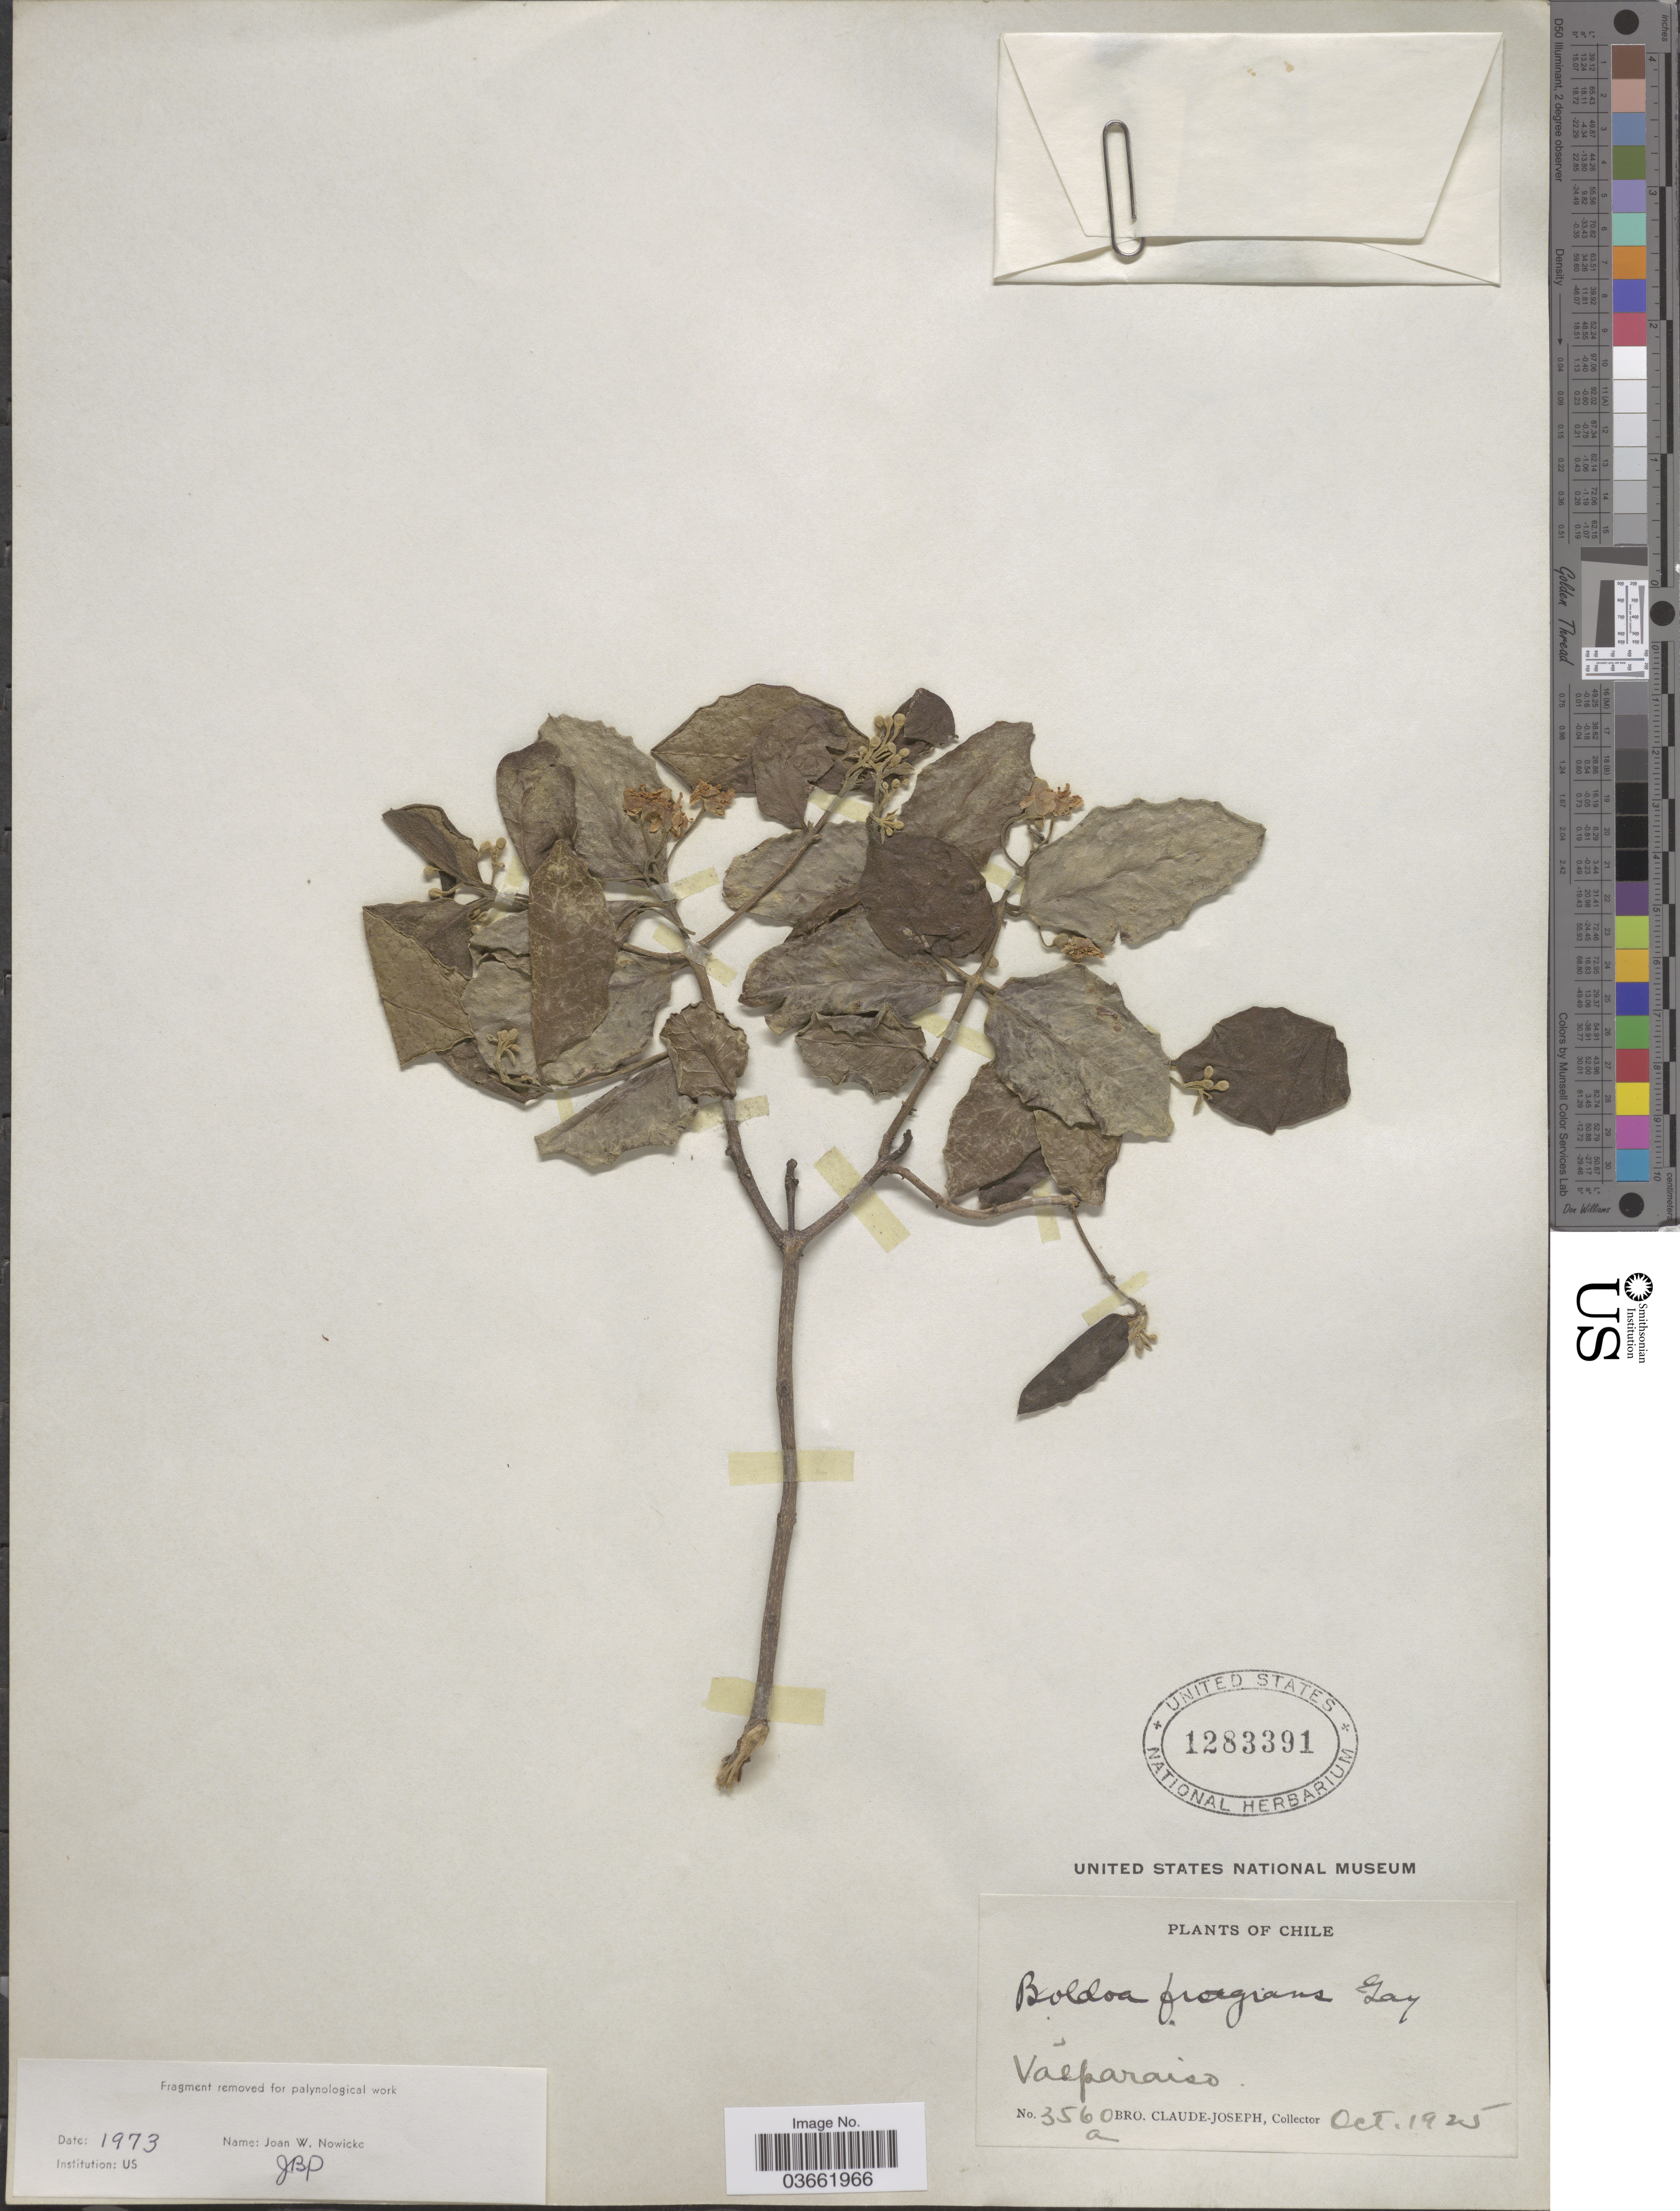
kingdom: Plantae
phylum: Tracheophyta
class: Magnoliopsida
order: Laurales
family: Monimiaceae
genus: Peumus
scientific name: Peumus boldus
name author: Molina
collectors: Bro. Claude-Joseph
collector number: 3560a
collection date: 1925-10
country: Chile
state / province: Valparaíso (V)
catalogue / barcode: US 1283391